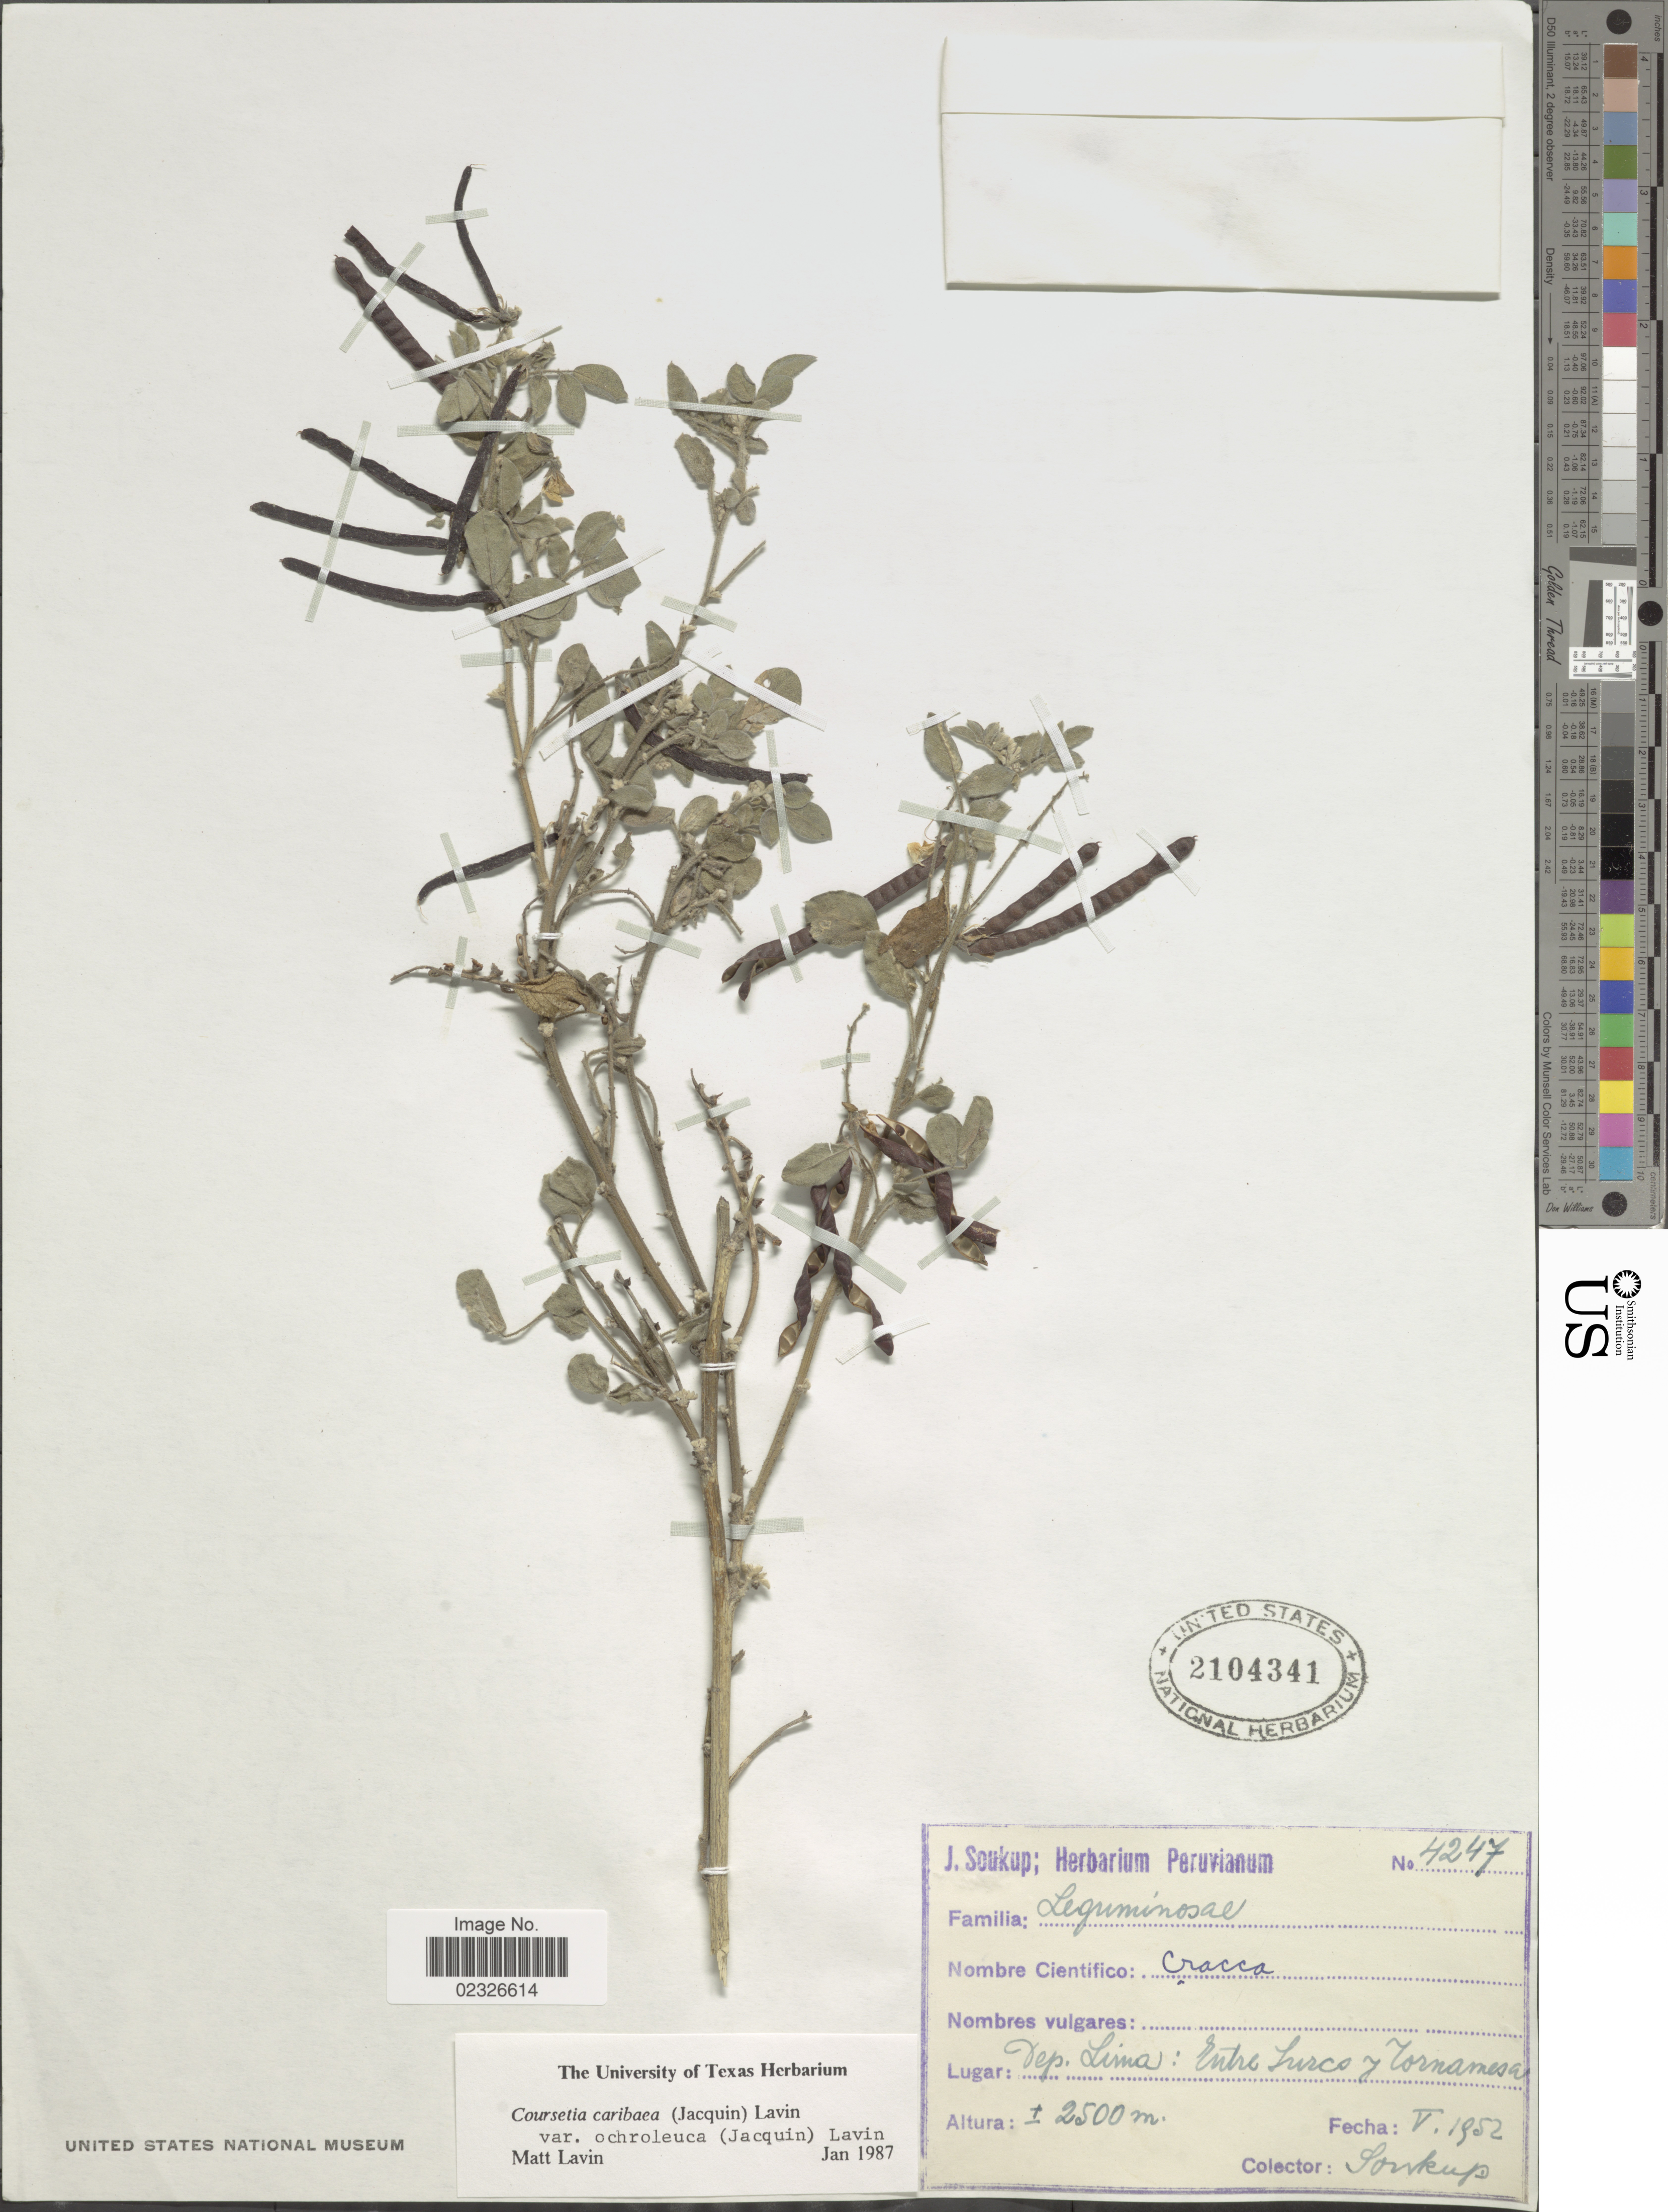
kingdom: Plantae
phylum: Tracheophyta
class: Magnoliopsida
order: Fabales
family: Fabaceae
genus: Coursetia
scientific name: Coursetia caribaea var. ochroleuca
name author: (Jacq.) Lavin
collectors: J. Soukup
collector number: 4247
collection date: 1952-05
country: Peru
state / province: Lima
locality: Dep. Lima: Entre Lurco y Tornamesa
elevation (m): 2500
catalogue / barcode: US 2104341